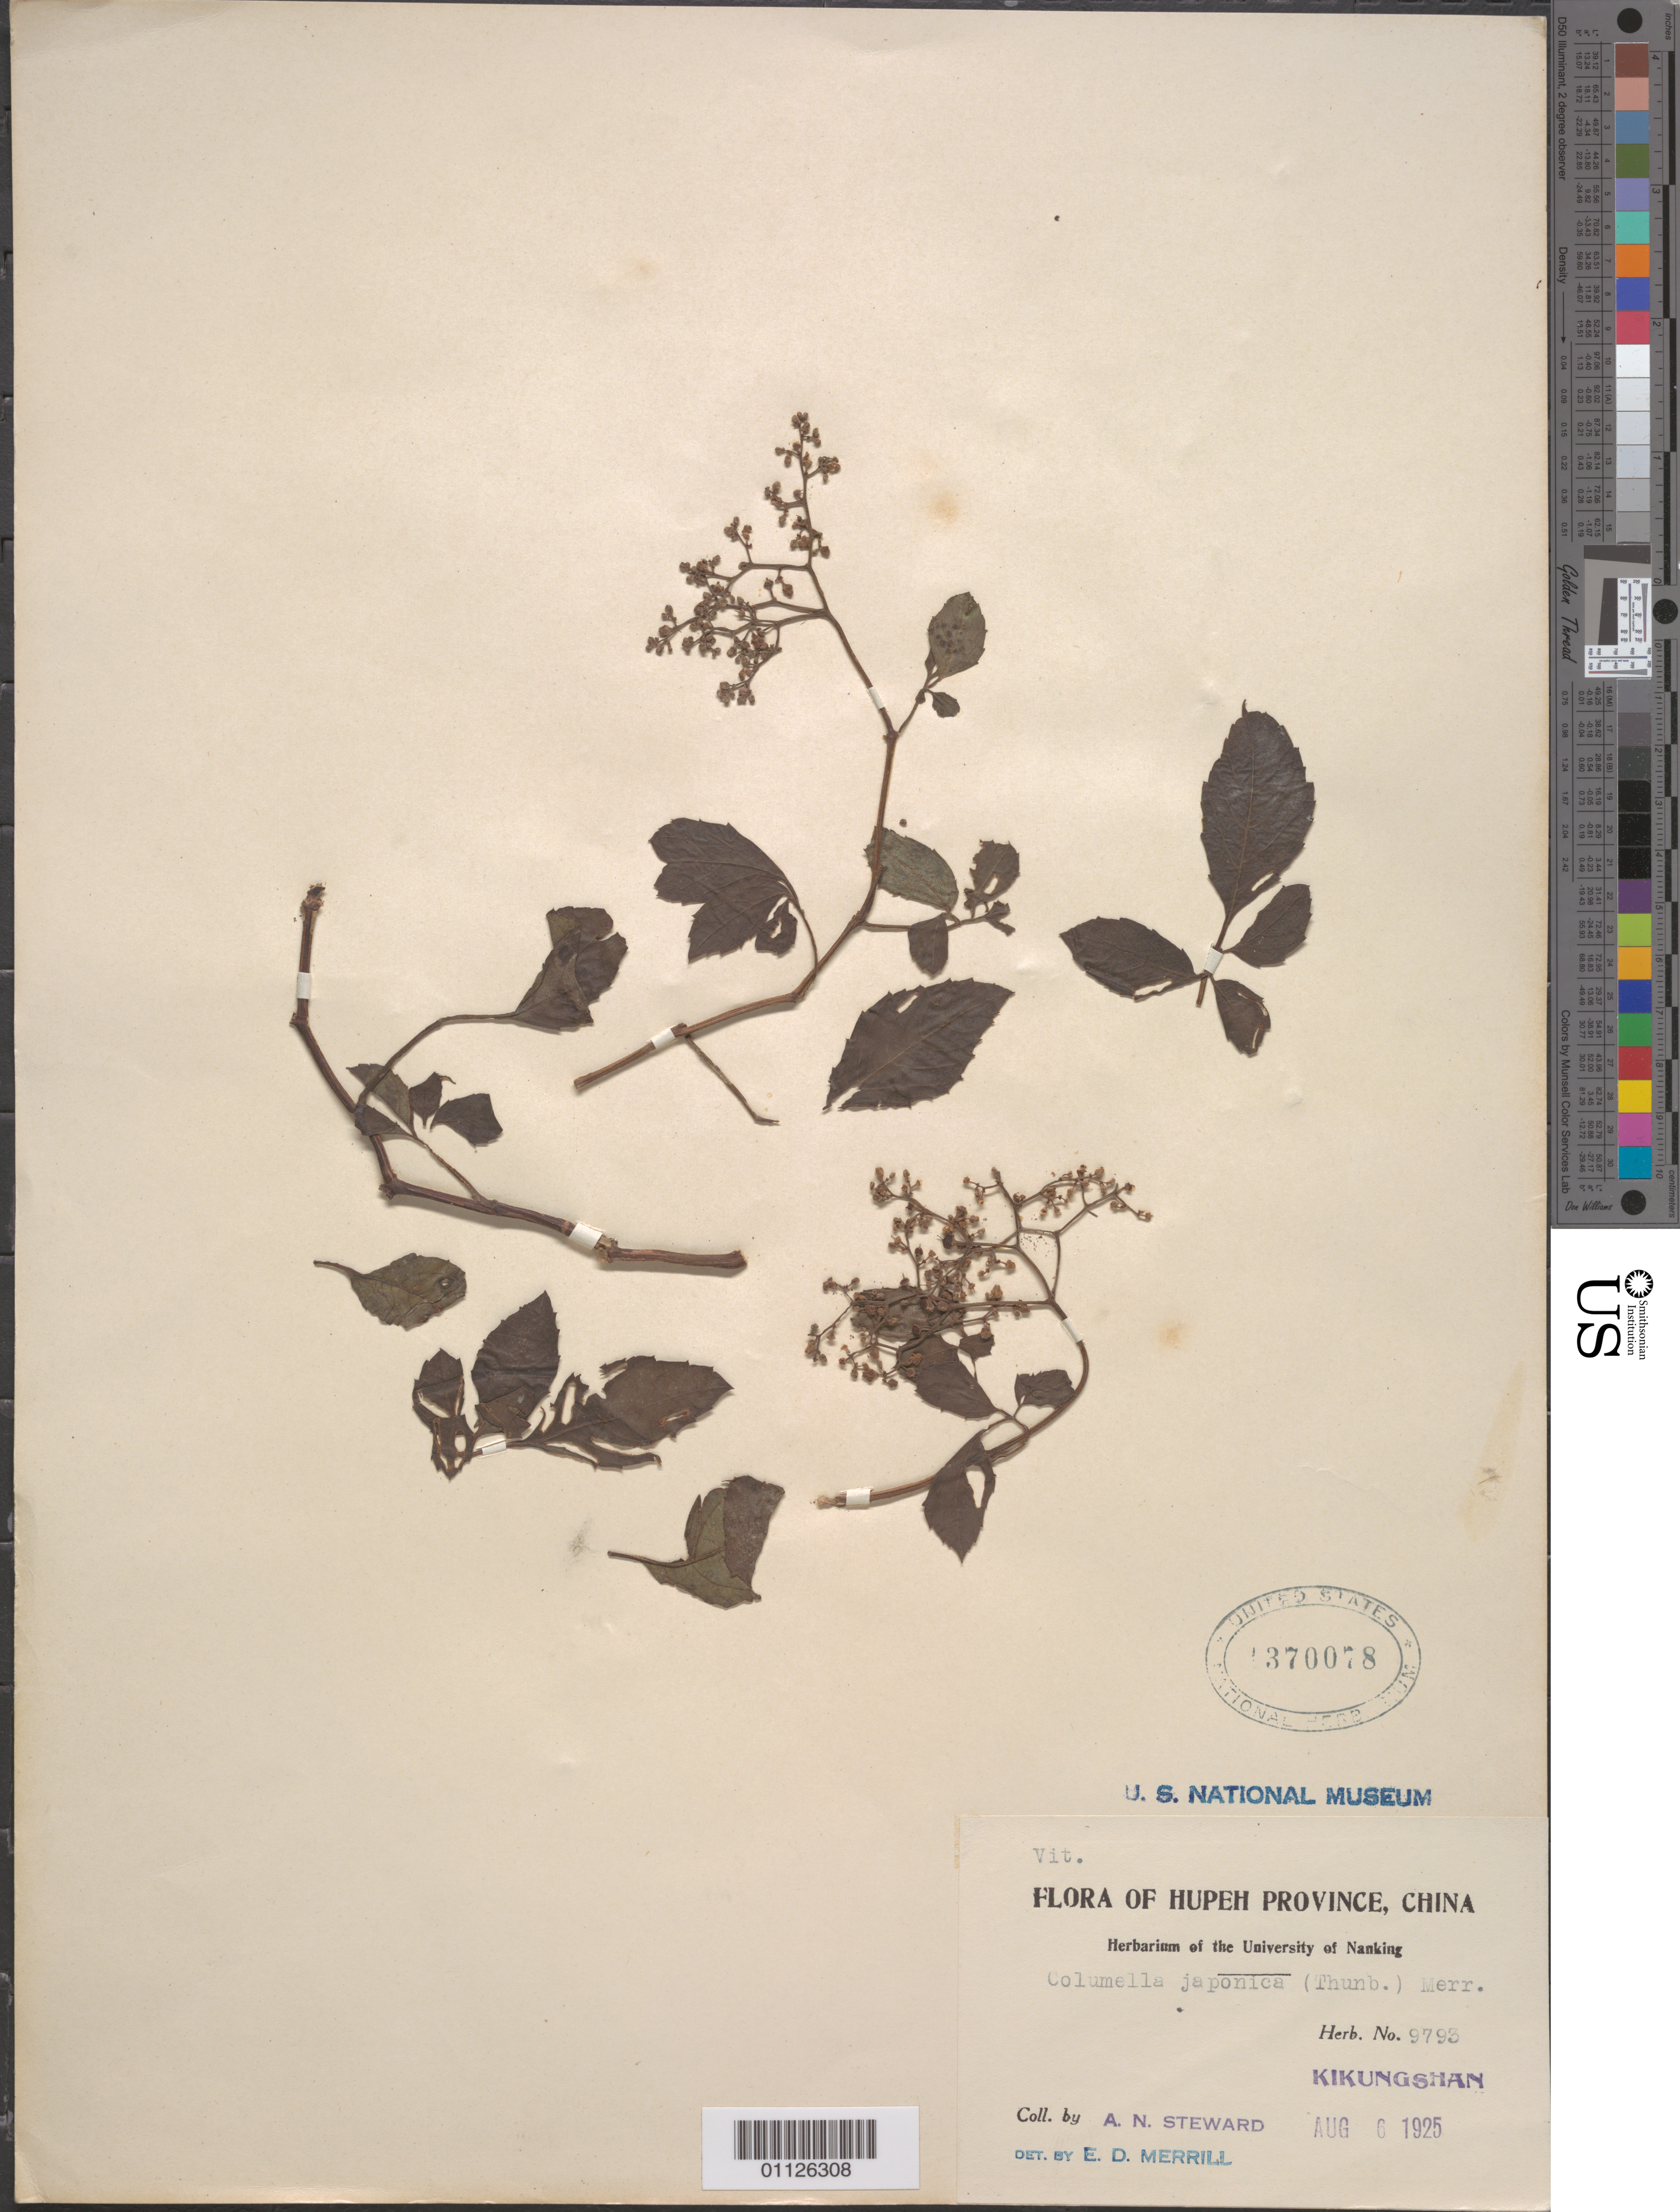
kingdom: Plantae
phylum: Tracheophyta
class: Magnoliopsida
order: Vitales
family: Vitaceae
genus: Causonis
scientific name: Causonis japonica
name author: (Thunb.) Raf.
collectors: A. N. Steward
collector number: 9793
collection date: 1925-08-06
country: China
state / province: Hubei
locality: Kikungshan.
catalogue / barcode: US 1370078